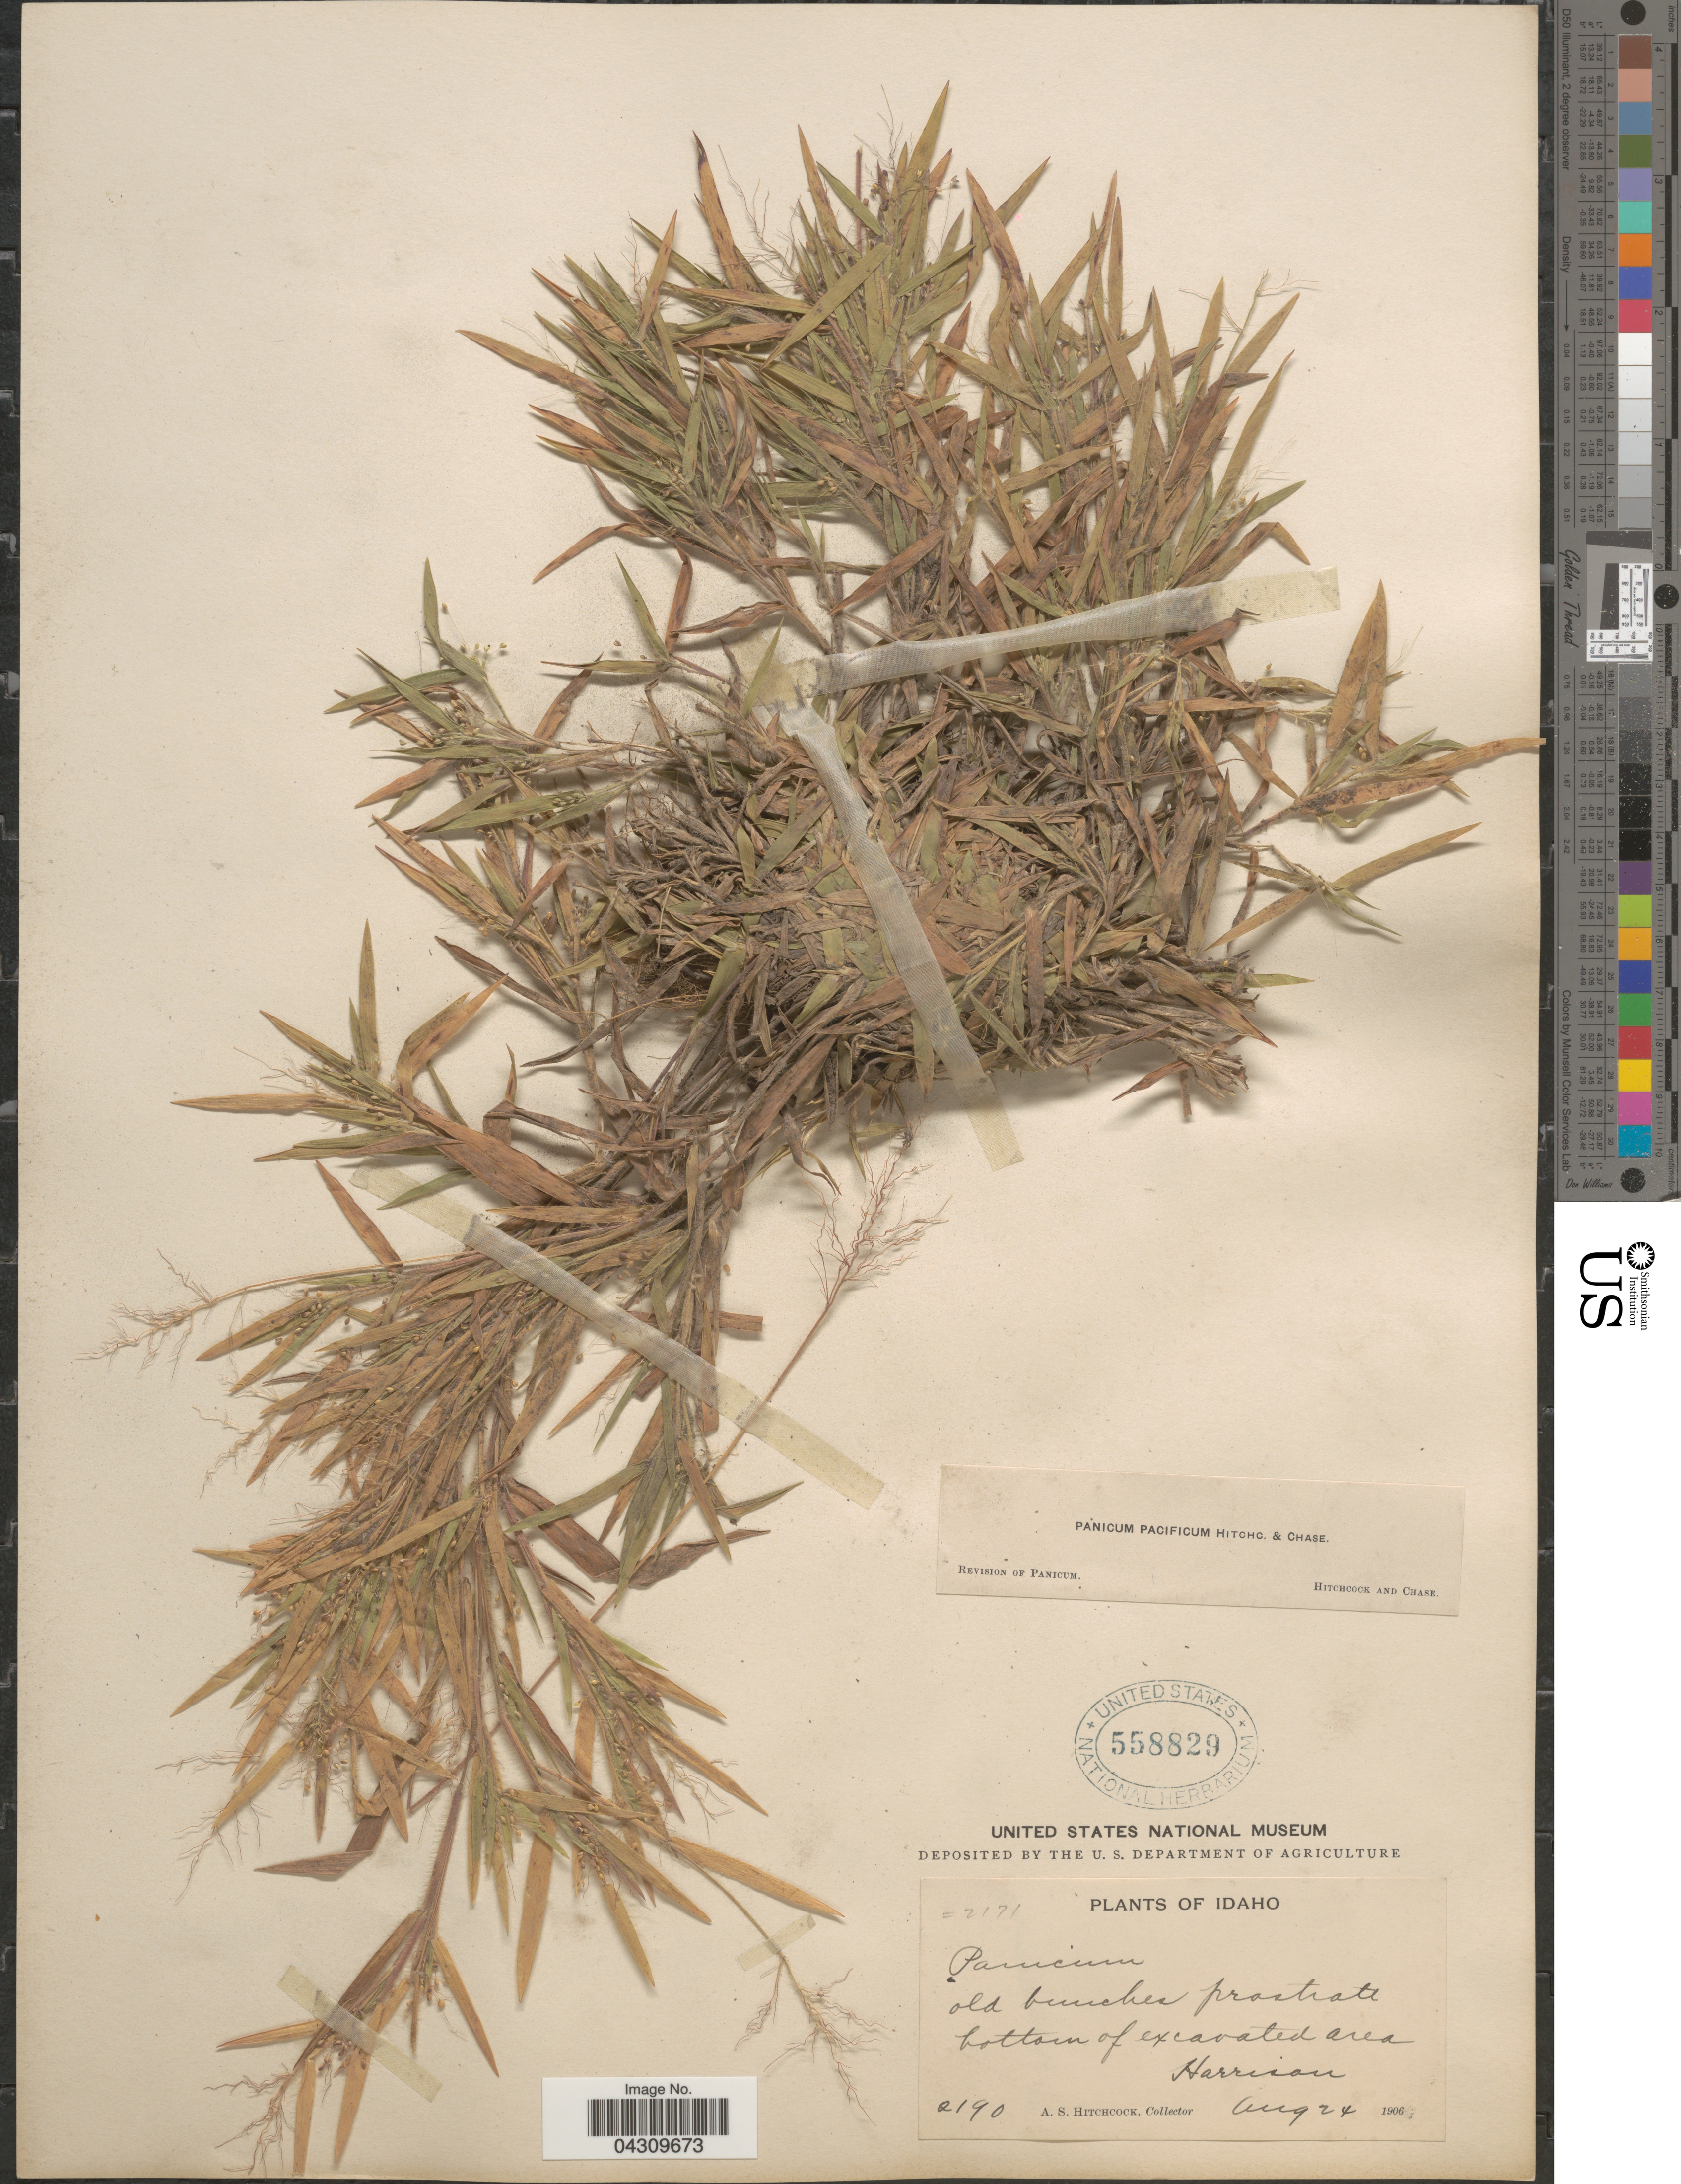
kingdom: Plantae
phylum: Tracheophyta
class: Liliopsida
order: Poales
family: Poaceae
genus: Dichanthelium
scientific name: Dichanthelium acuminatum var. acuminatum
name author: (Sw.) Gould & C.A. Clark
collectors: A. S. Hitchcock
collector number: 2190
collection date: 1906-08-24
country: United States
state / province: Idaho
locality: Harrison.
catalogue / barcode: US 558829